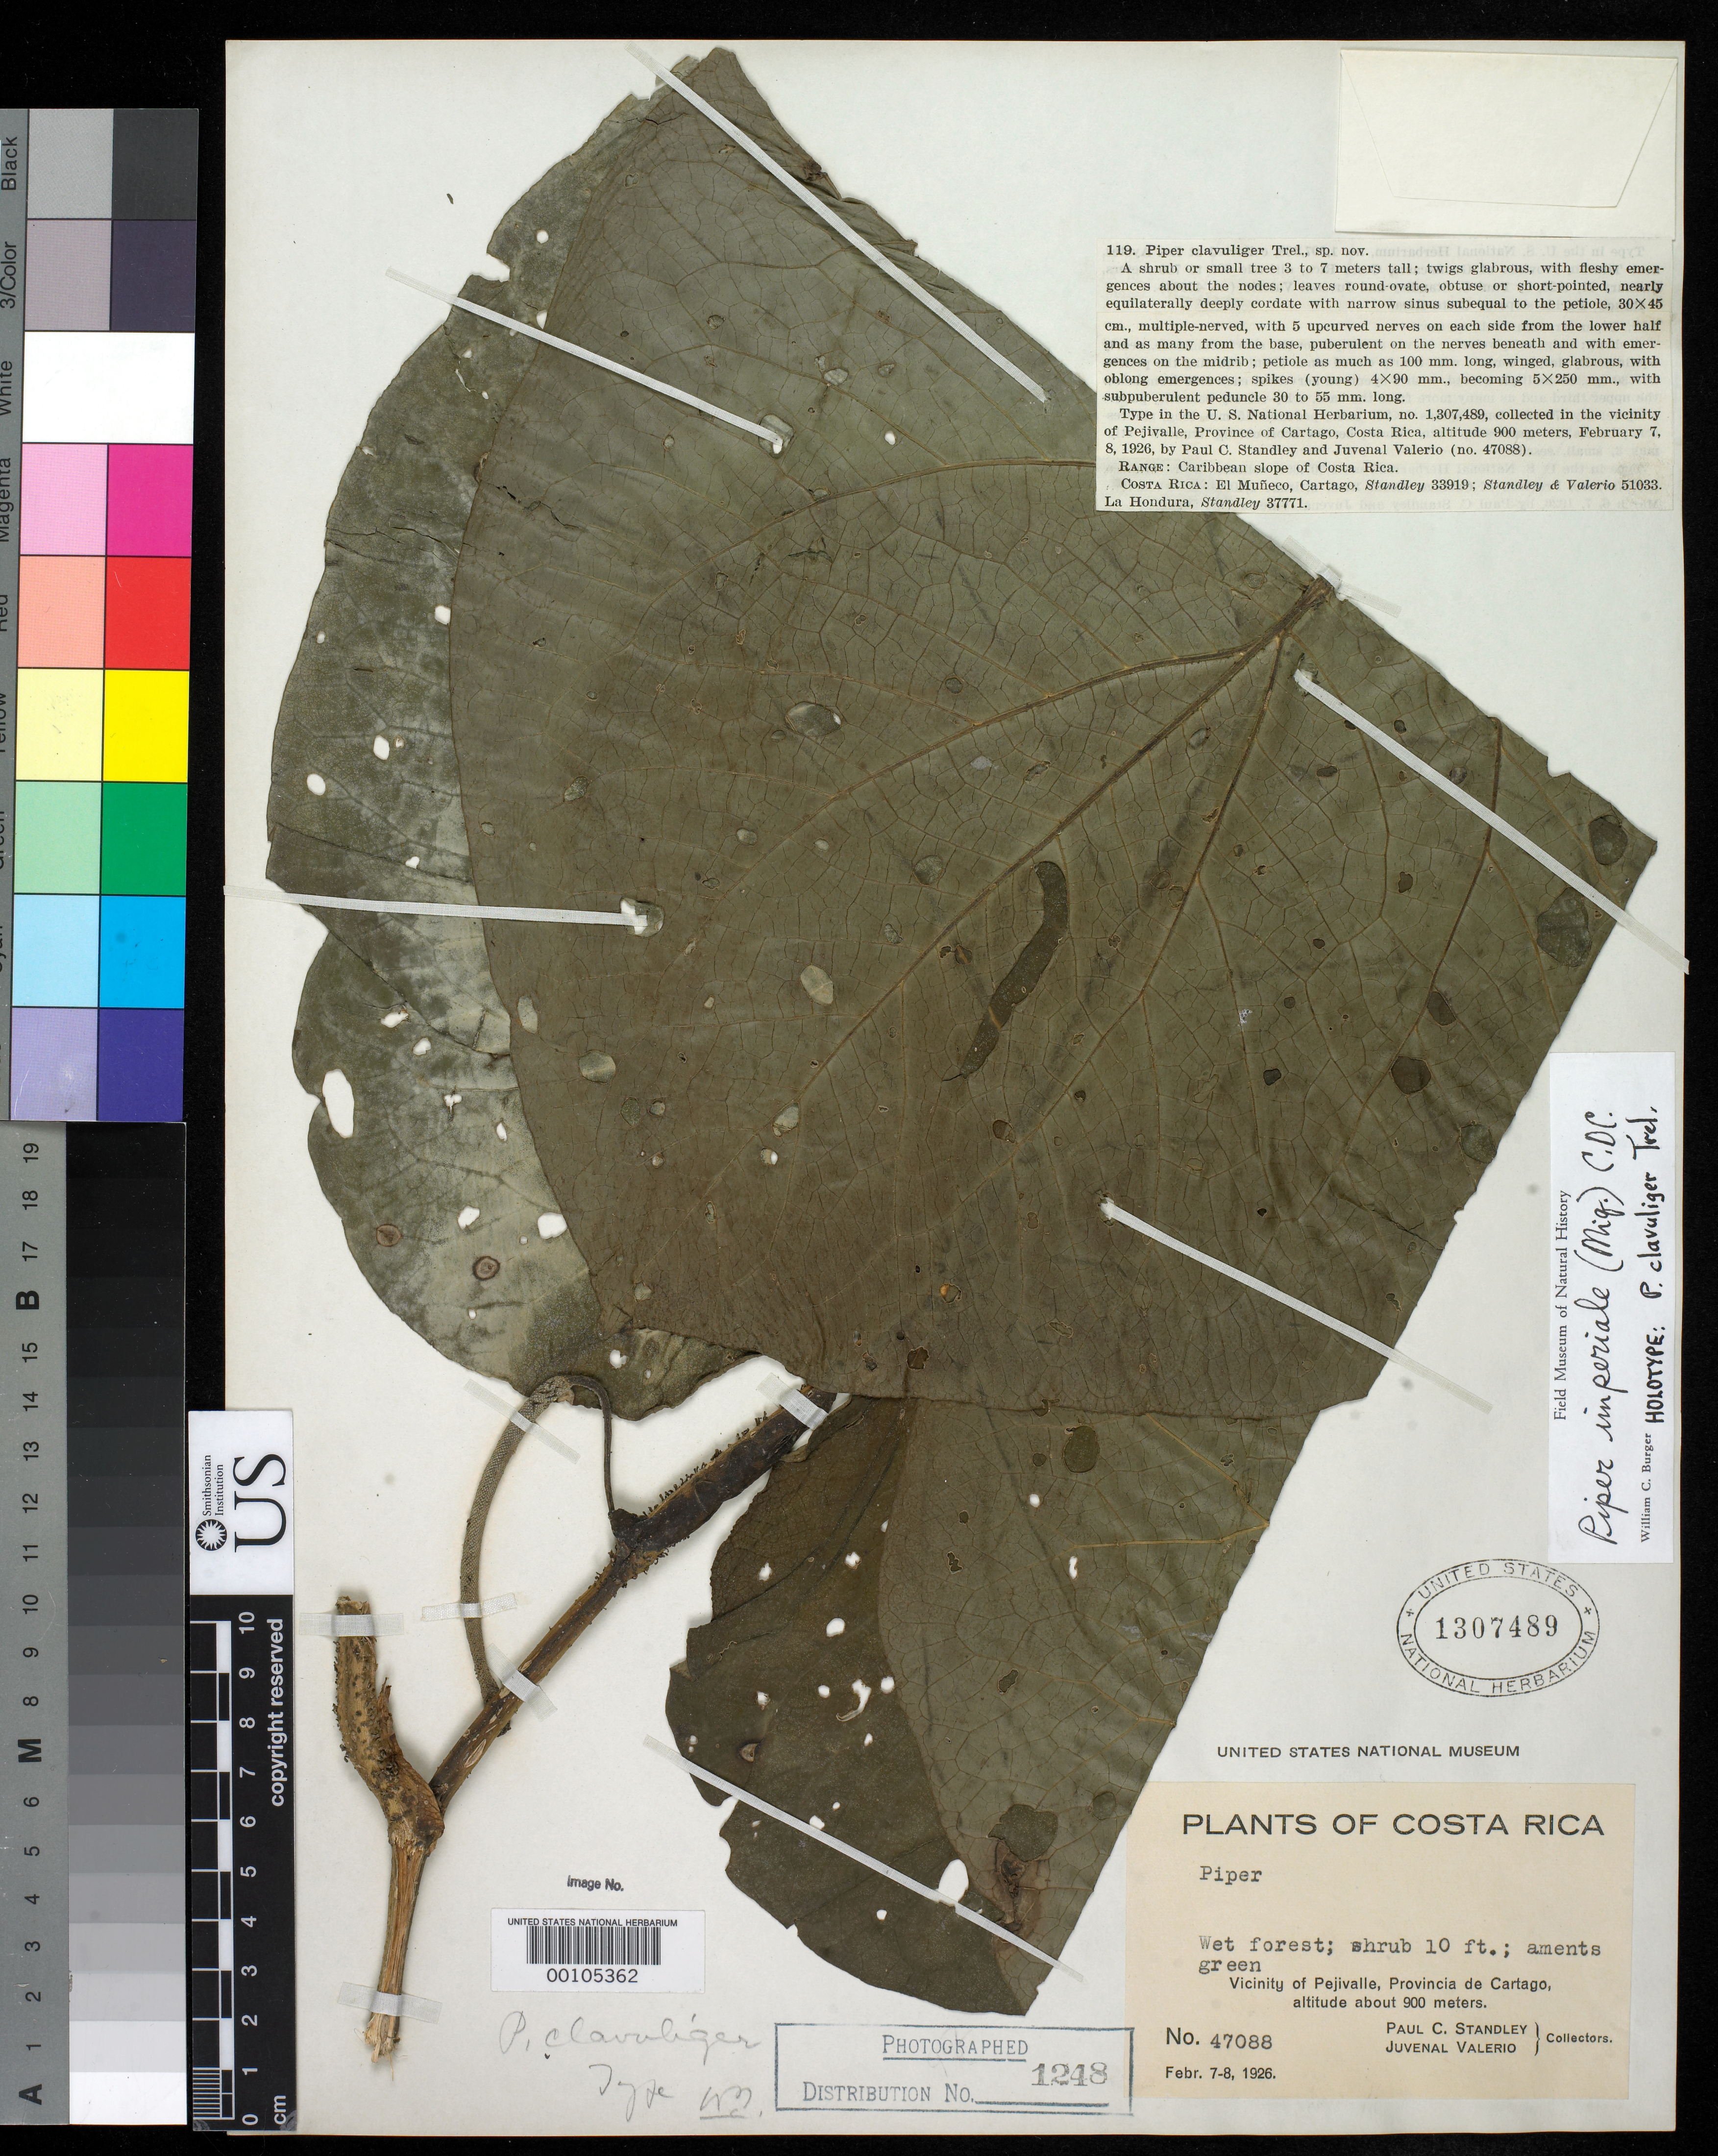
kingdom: Plantae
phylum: Tracheophyta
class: Magnoliopsida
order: Piperales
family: Piperaceae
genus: Piper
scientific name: Piper clavuliger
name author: Trel.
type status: Holotype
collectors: P. C. Standley & J. Valerio R.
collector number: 47088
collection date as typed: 07 Feb 1926 to 08 Feb 1926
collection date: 1926-02-07/1926-02-08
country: Costa Rica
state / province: Cartago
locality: Vicinity of Pejivalle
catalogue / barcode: US 1307489